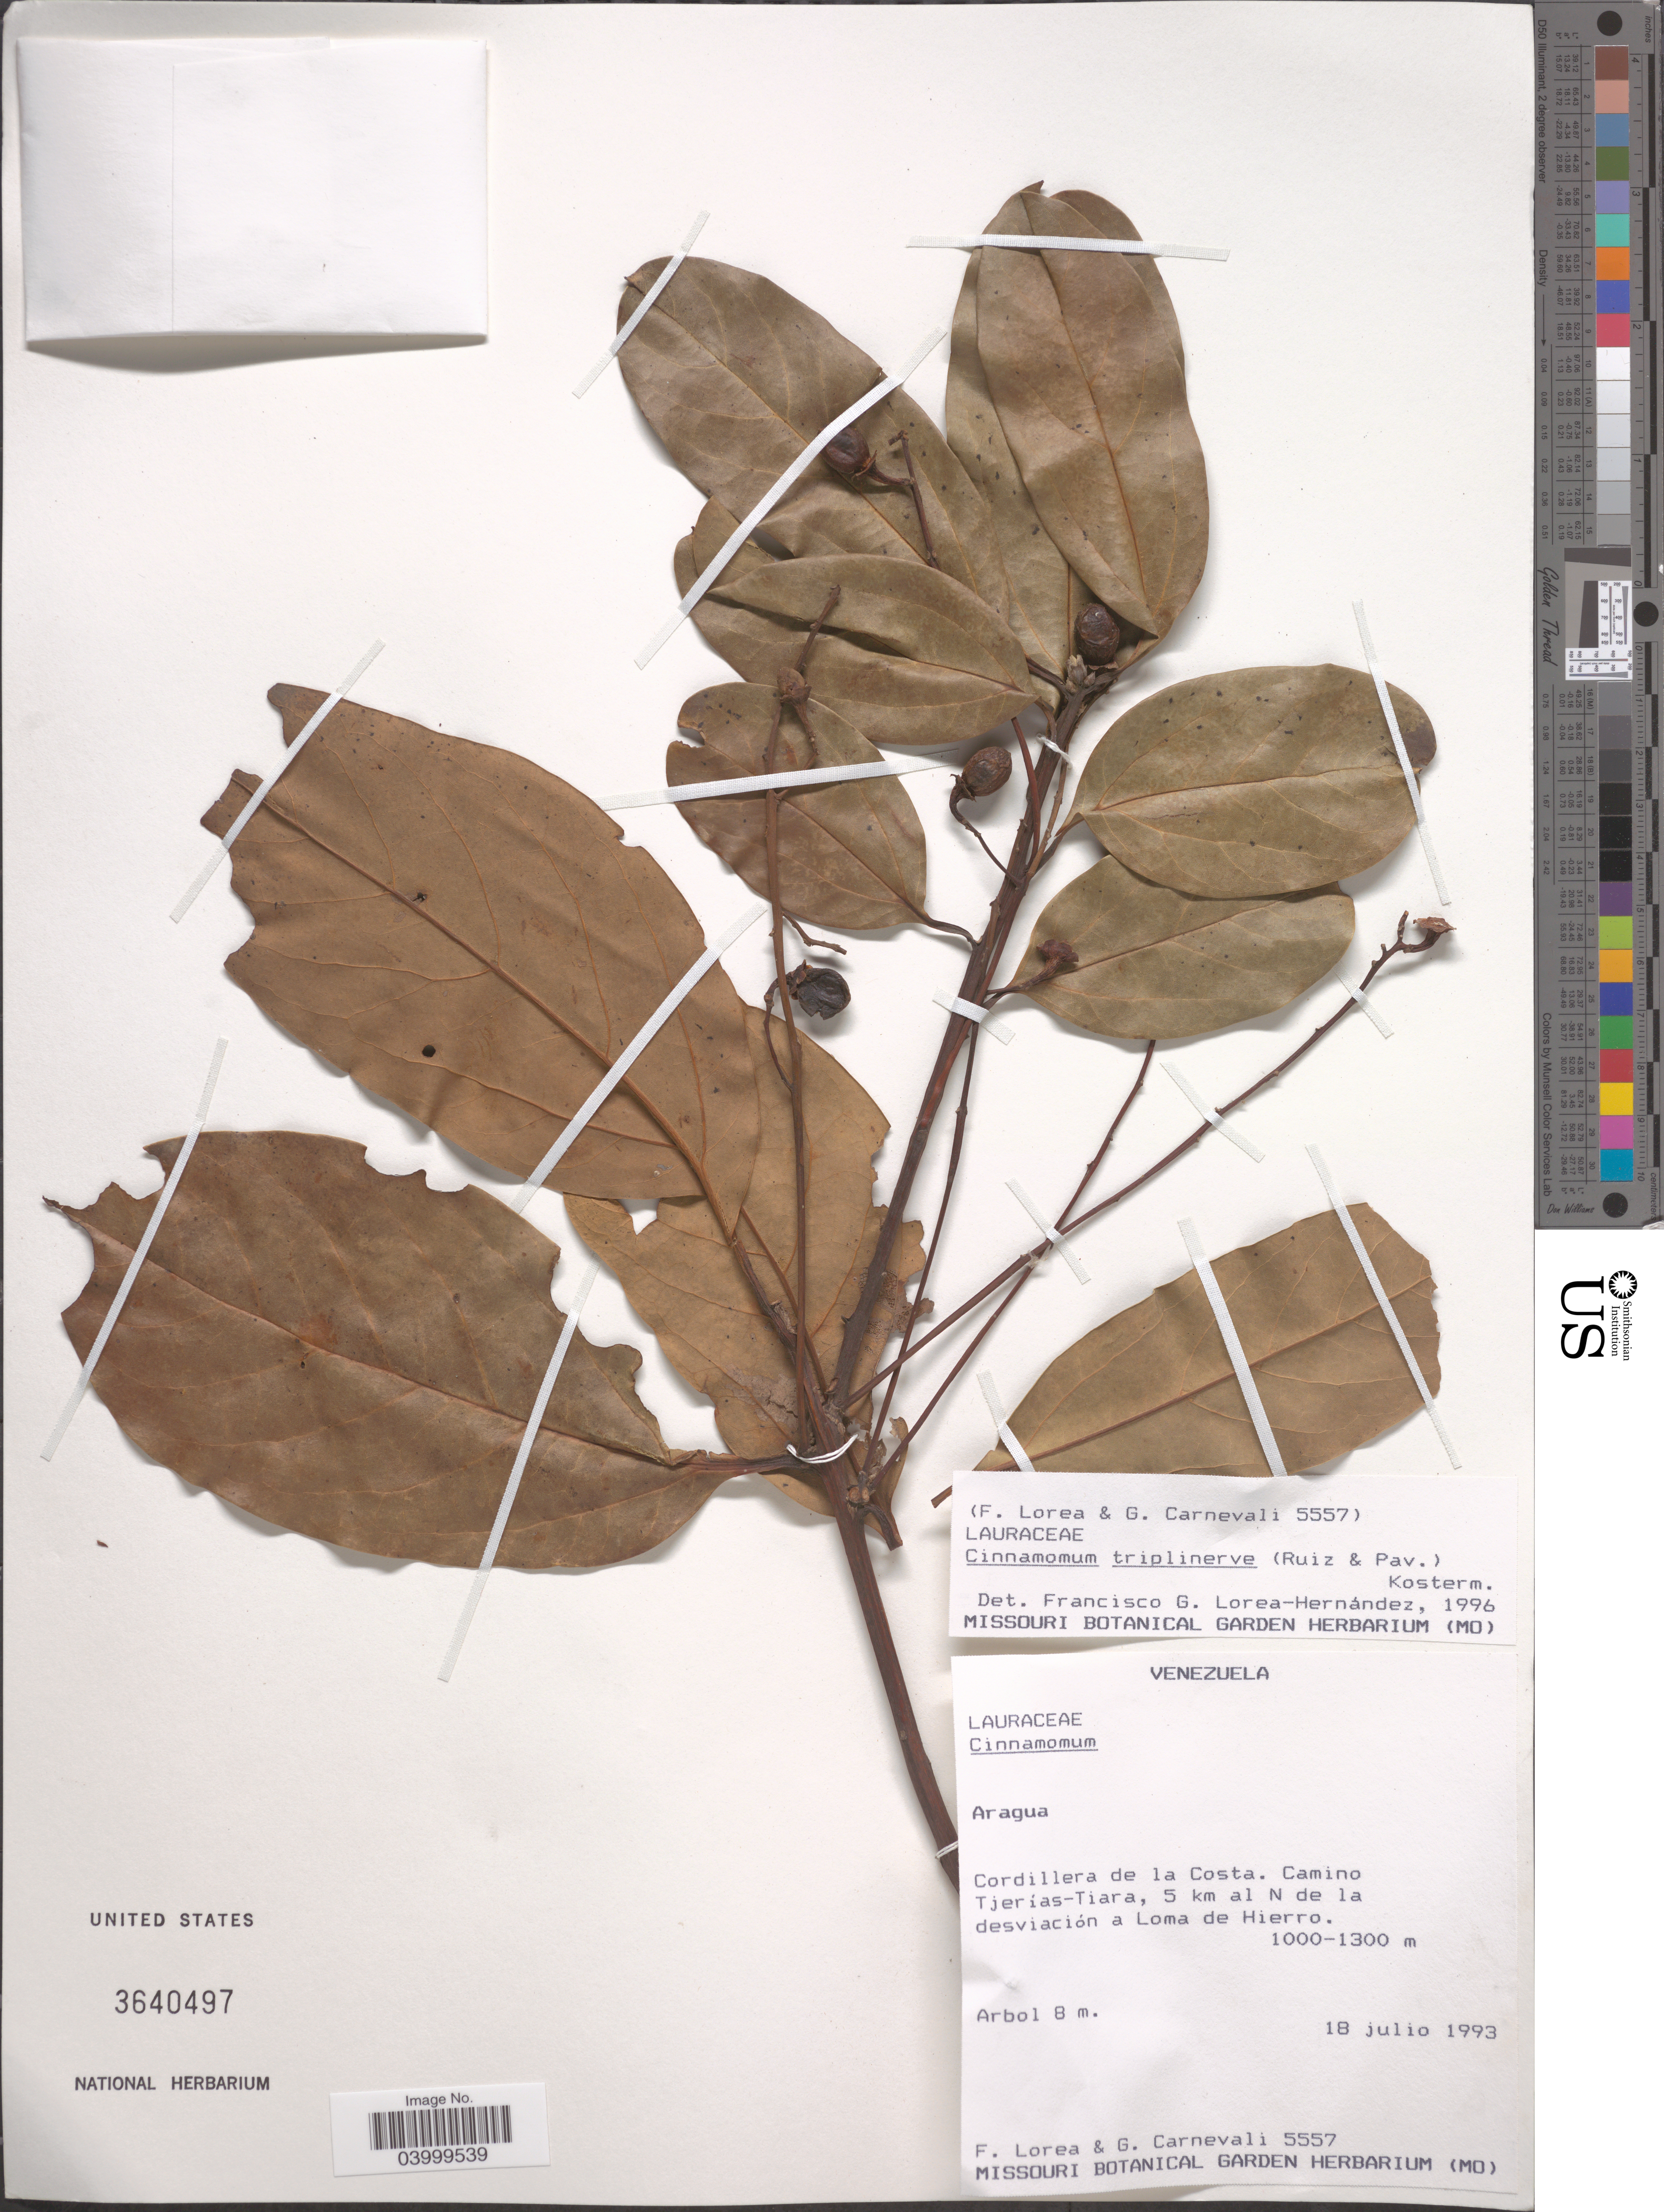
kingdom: Plantae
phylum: Tracheophyta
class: Magnoliopsida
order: Laurales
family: Lauraceae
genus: Cinnamomum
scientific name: Cinnamomum triplinerve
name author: (Ruiz & Pav.) Kosterm.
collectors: F. Lorea & G. Carnevali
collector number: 5557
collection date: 1993-07-18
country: Venezuela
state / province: Aragua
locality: Cordillera de la Costa. Camino Tjerías-Tiara, 5 km al N de la desviación a Loma de Hierro.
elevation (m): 1000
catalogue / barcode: US 3640497